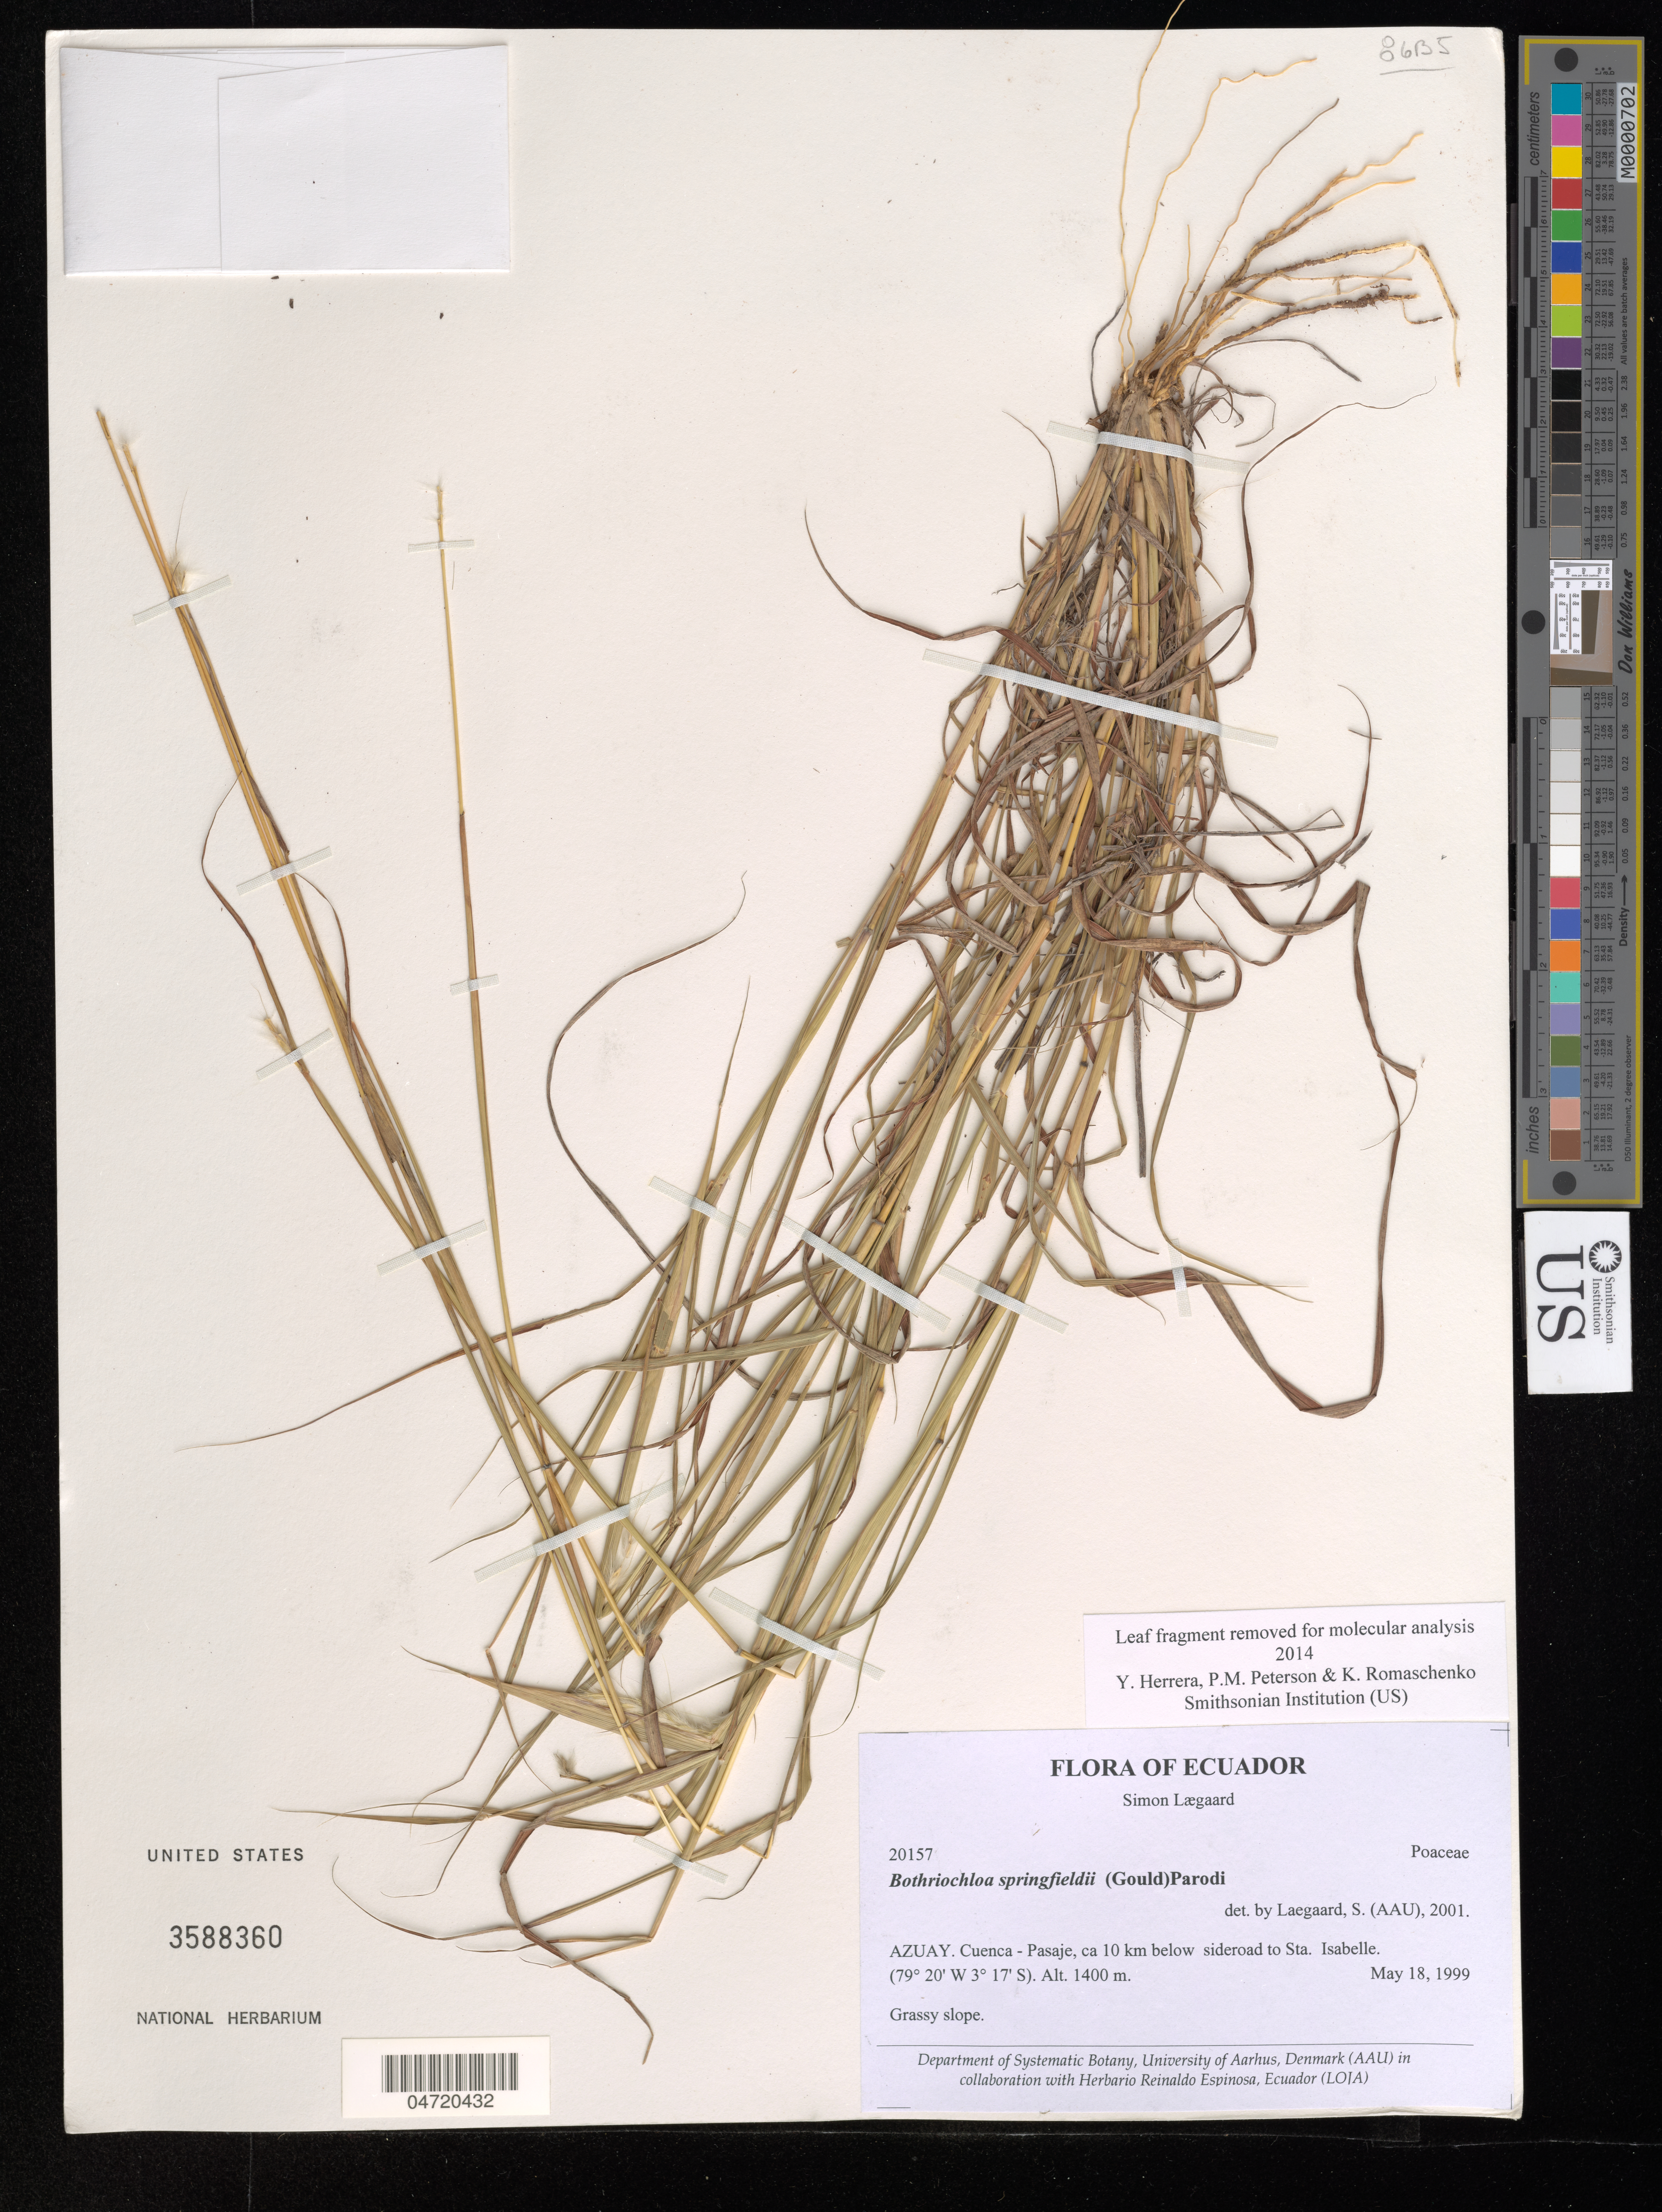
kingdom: Plantae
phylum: Tracheophyta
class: Liliopsida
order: Poales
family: Poaceae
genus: Bothriochloa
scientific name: Bothriochloa springfieldii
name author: (Gould) Parodi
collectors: S. Lægaard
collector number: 20157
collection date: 1999-05-18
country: Ecuador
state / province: Azuay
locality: Cuenca - Pasaje, ca 10 km below sideroad to Sta. Isabelle. Grassy slope.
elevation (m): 1400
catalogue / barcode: US 3588360